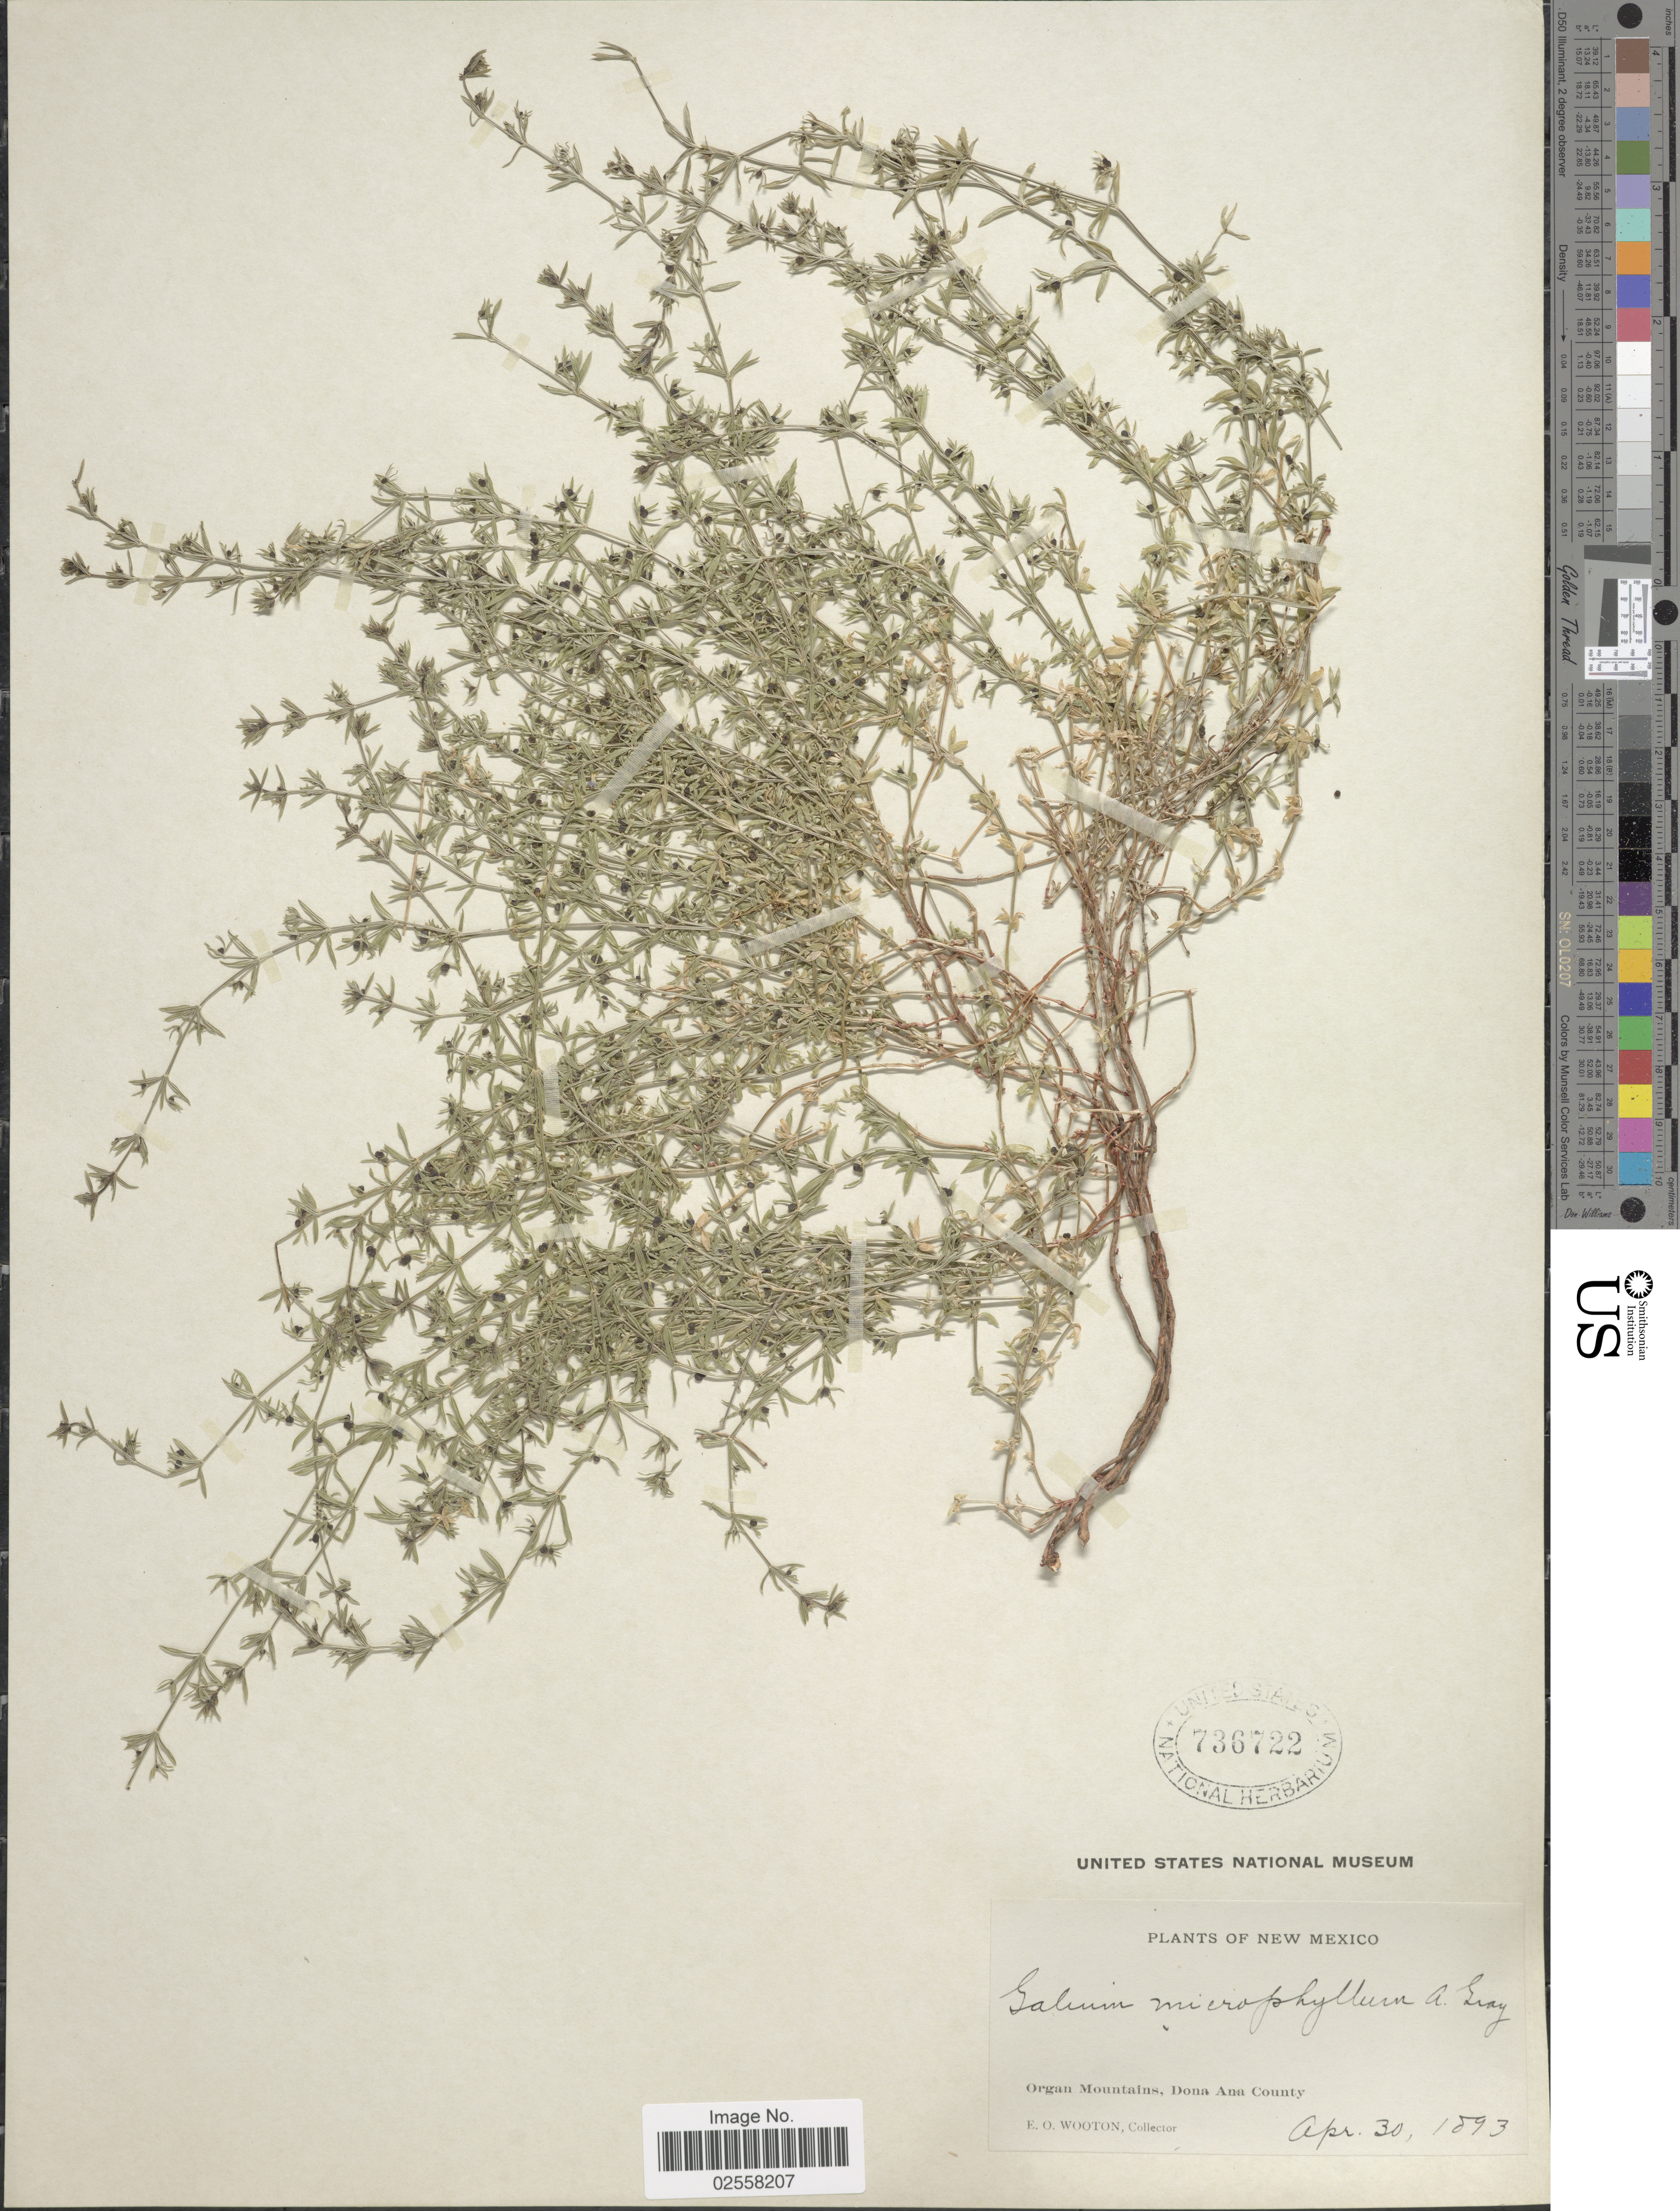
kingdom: Plantae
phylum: Tracheophyta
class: Magnoliopsida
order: Gentianales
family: Rubiaceae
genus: Galium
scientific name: Galium microphyllum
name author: A. Gray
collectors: E. O. Wooton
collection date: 1893-04-30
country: United States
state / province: New Mexico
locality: Organ Mountains, Dona Ana County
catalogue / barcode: US 736722